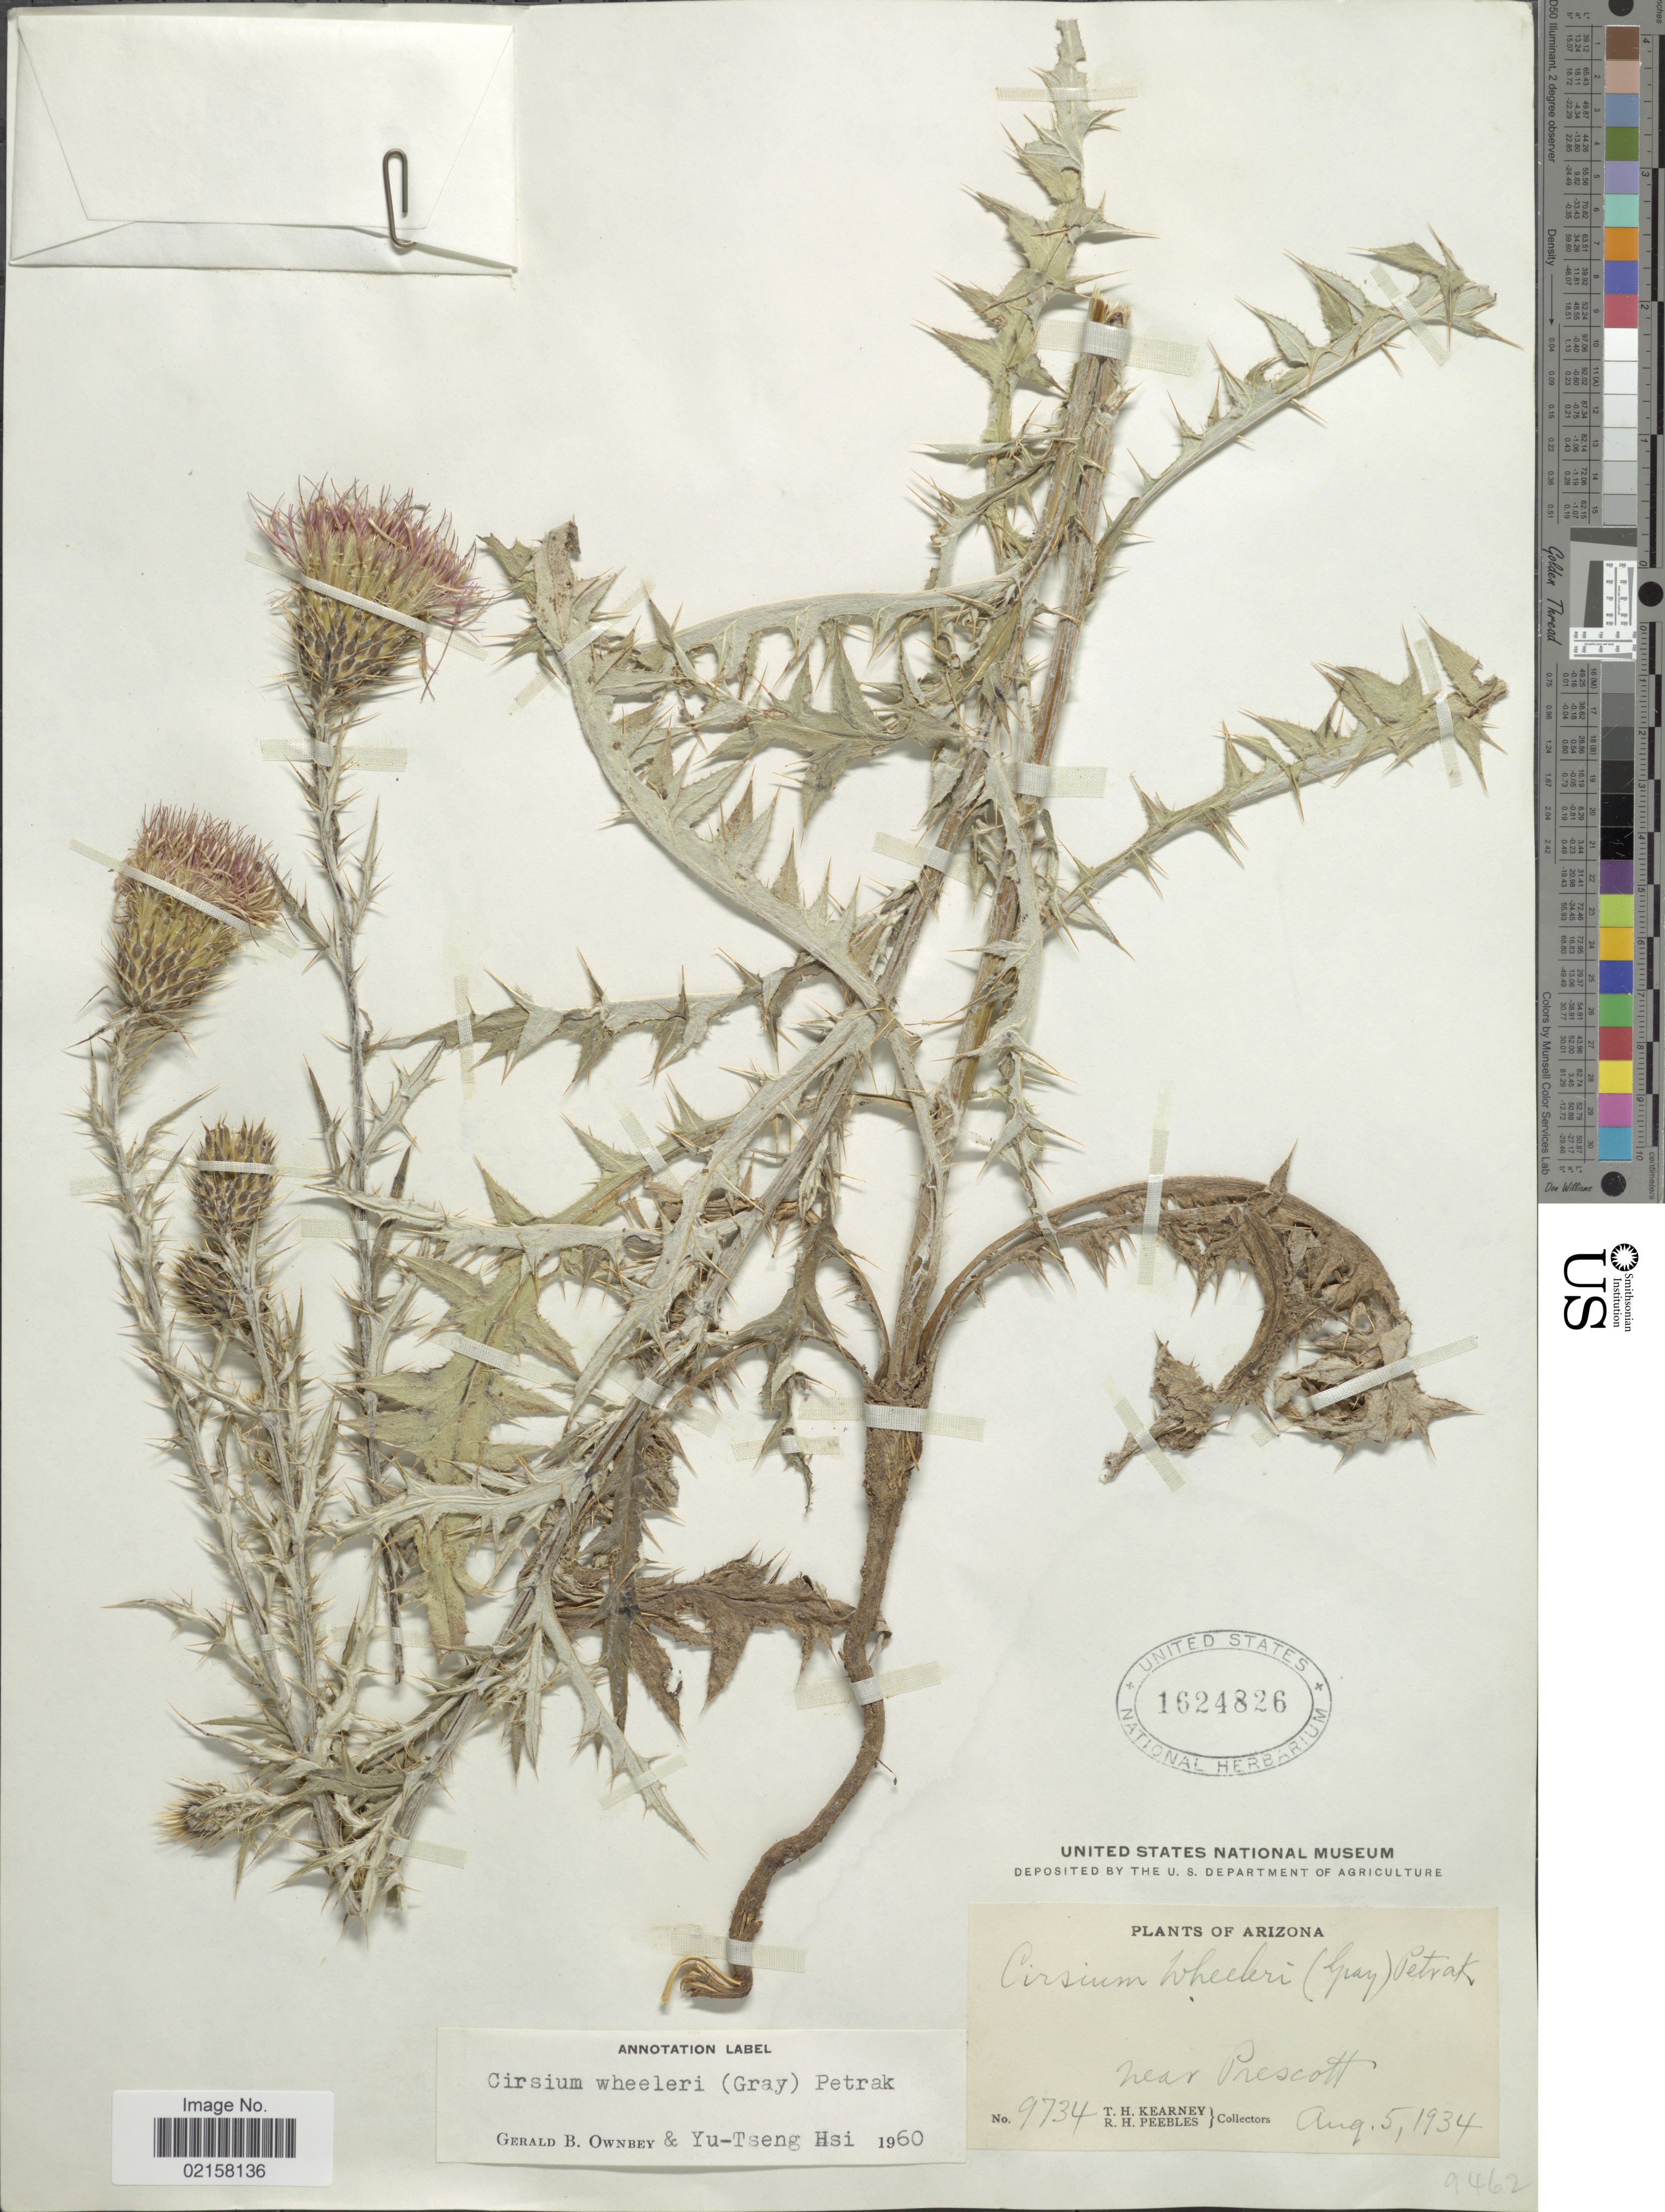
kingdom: Plantae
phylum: Tracheophyta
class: Magnoliopsida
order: Asterales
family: Asteraceae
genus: Cirsium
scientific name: Cirsium wheeleri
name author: (A. Gray) Petr.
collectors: T. H. Kearney & R. H. Peebles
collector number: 9734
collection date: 1934-08-05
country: United States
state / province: Arizona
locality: Near Prescott.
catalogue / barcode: US 1624826